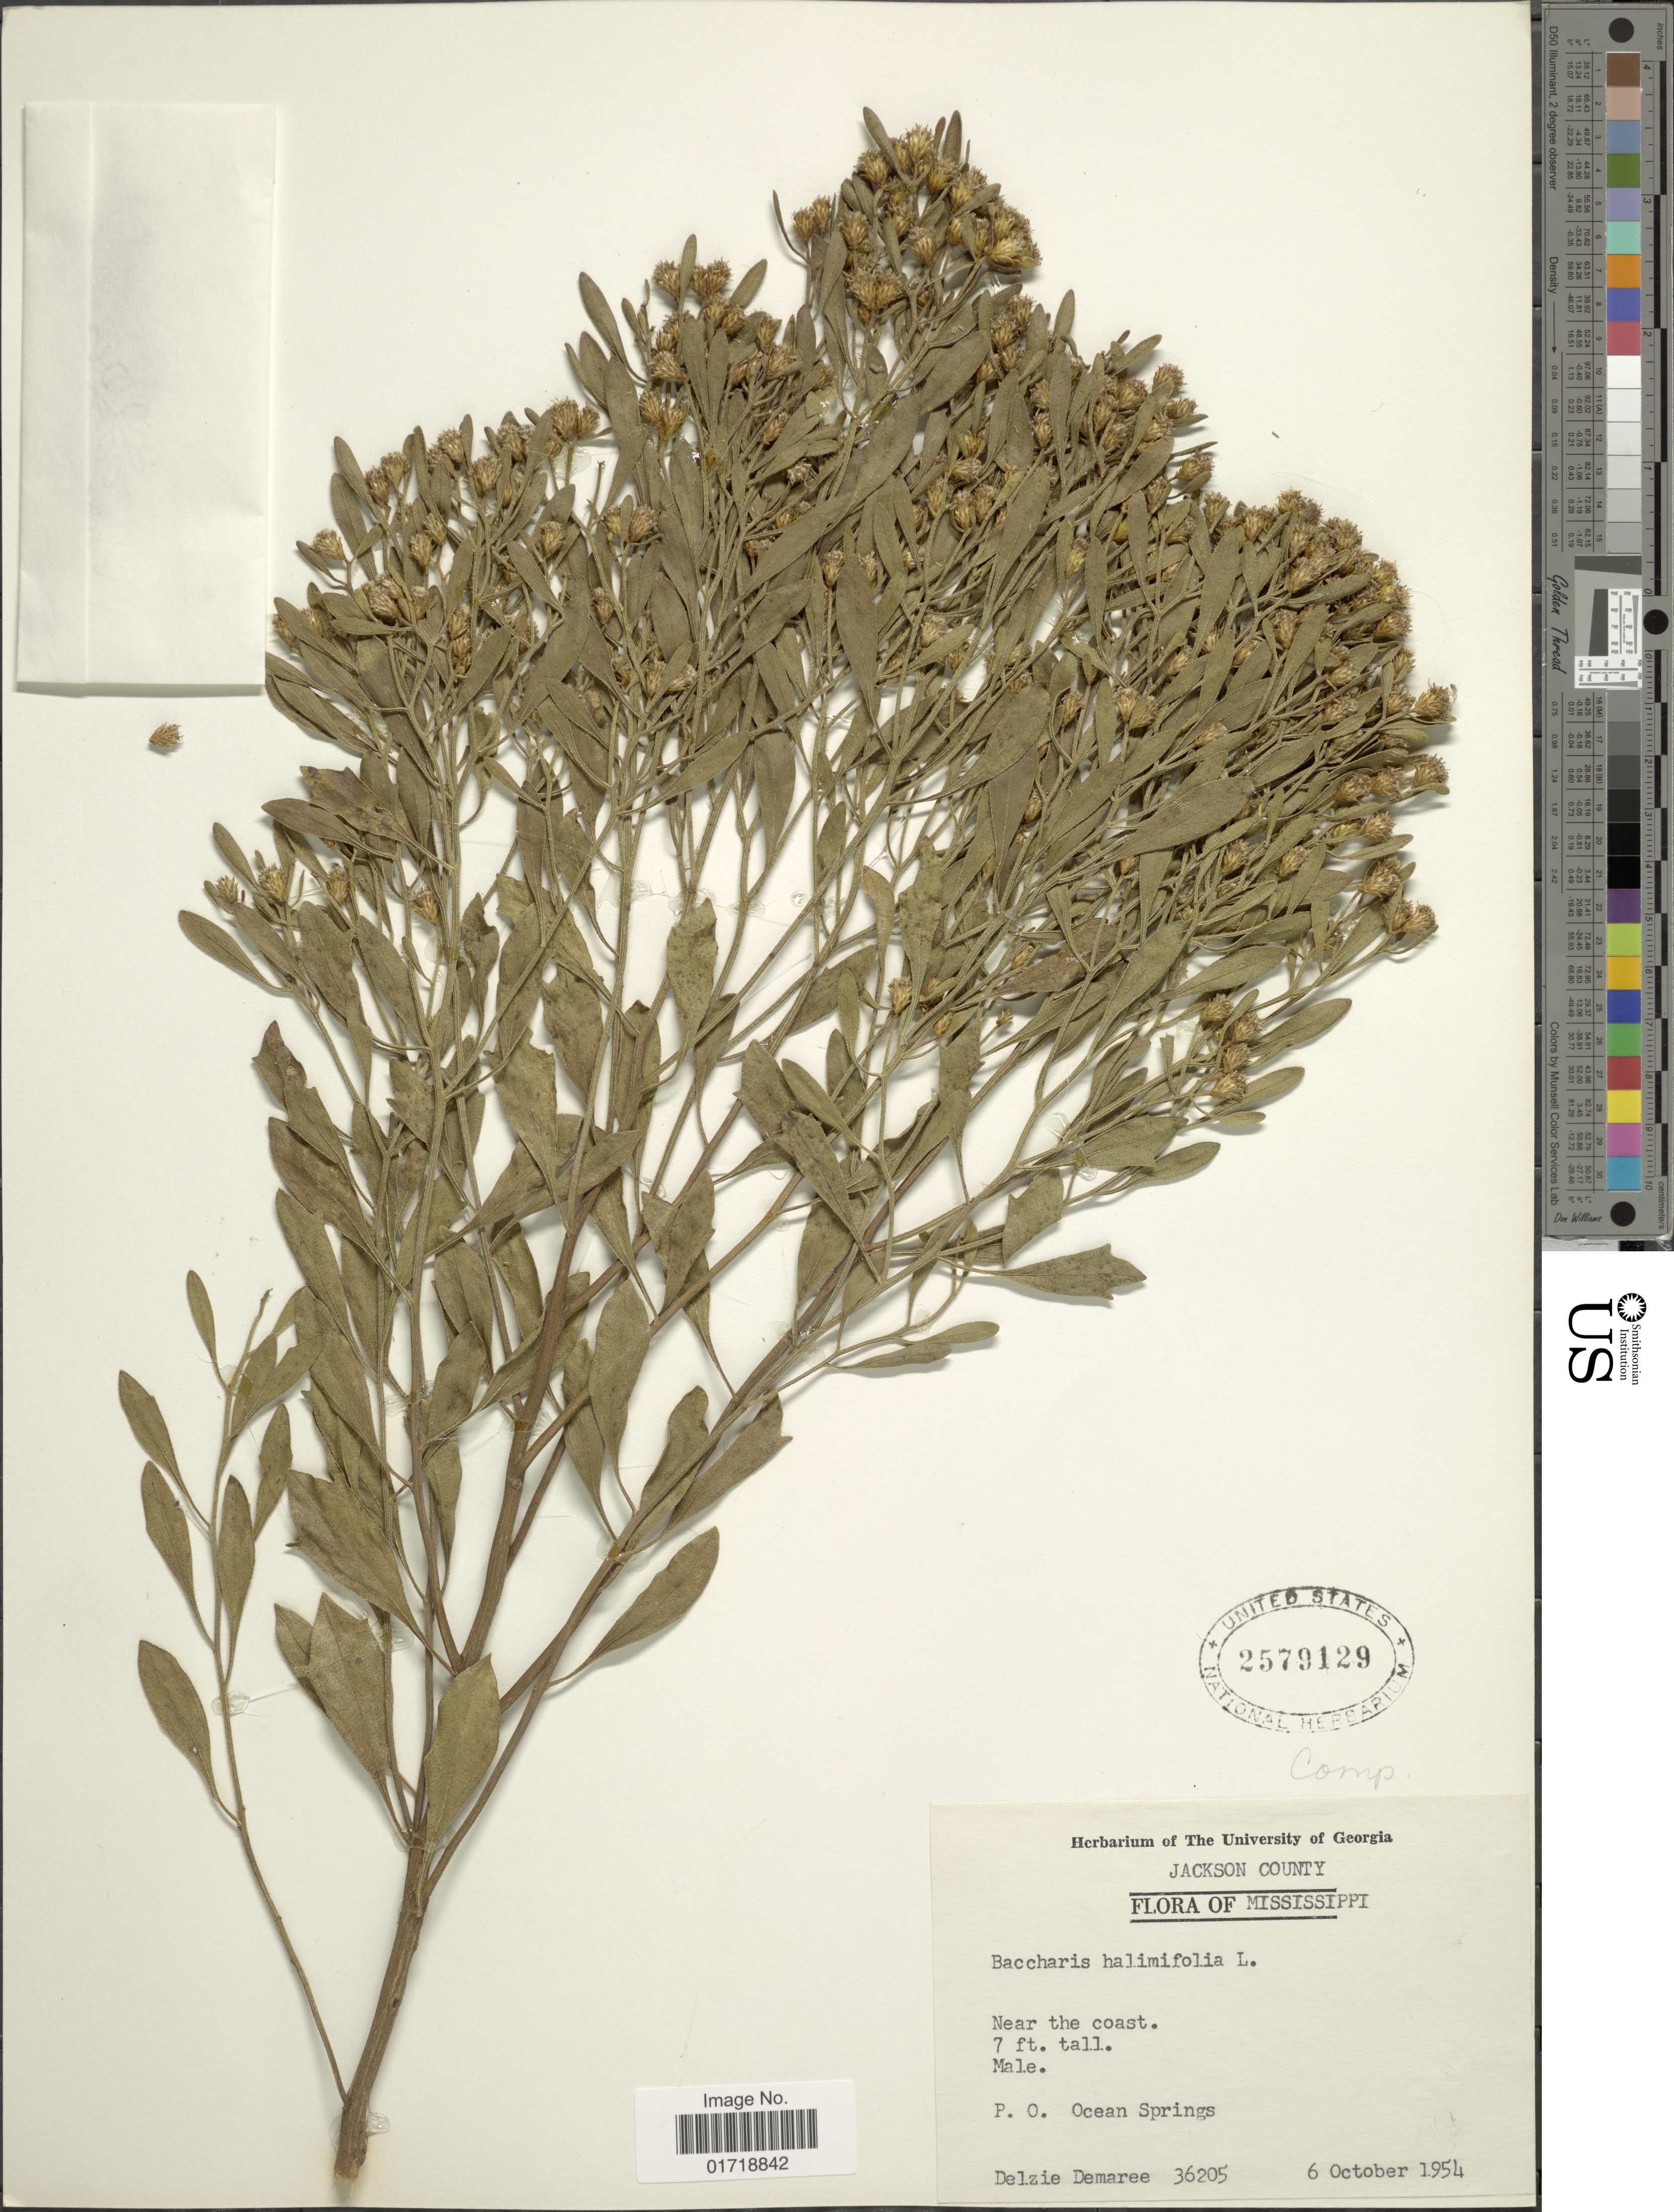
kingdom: Plantae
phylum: Tracheophyta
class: Magnoliopsida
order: Asterales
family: Asteraceae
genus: Baccharis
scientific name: Baccharis halimifolia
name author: L.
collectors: D. Demaree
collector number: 36205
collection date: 1954-10-06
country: United States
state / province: Mississippi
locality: Jackson County, Near the coast, P. O. Ocean Springs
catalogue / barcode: US 2579129